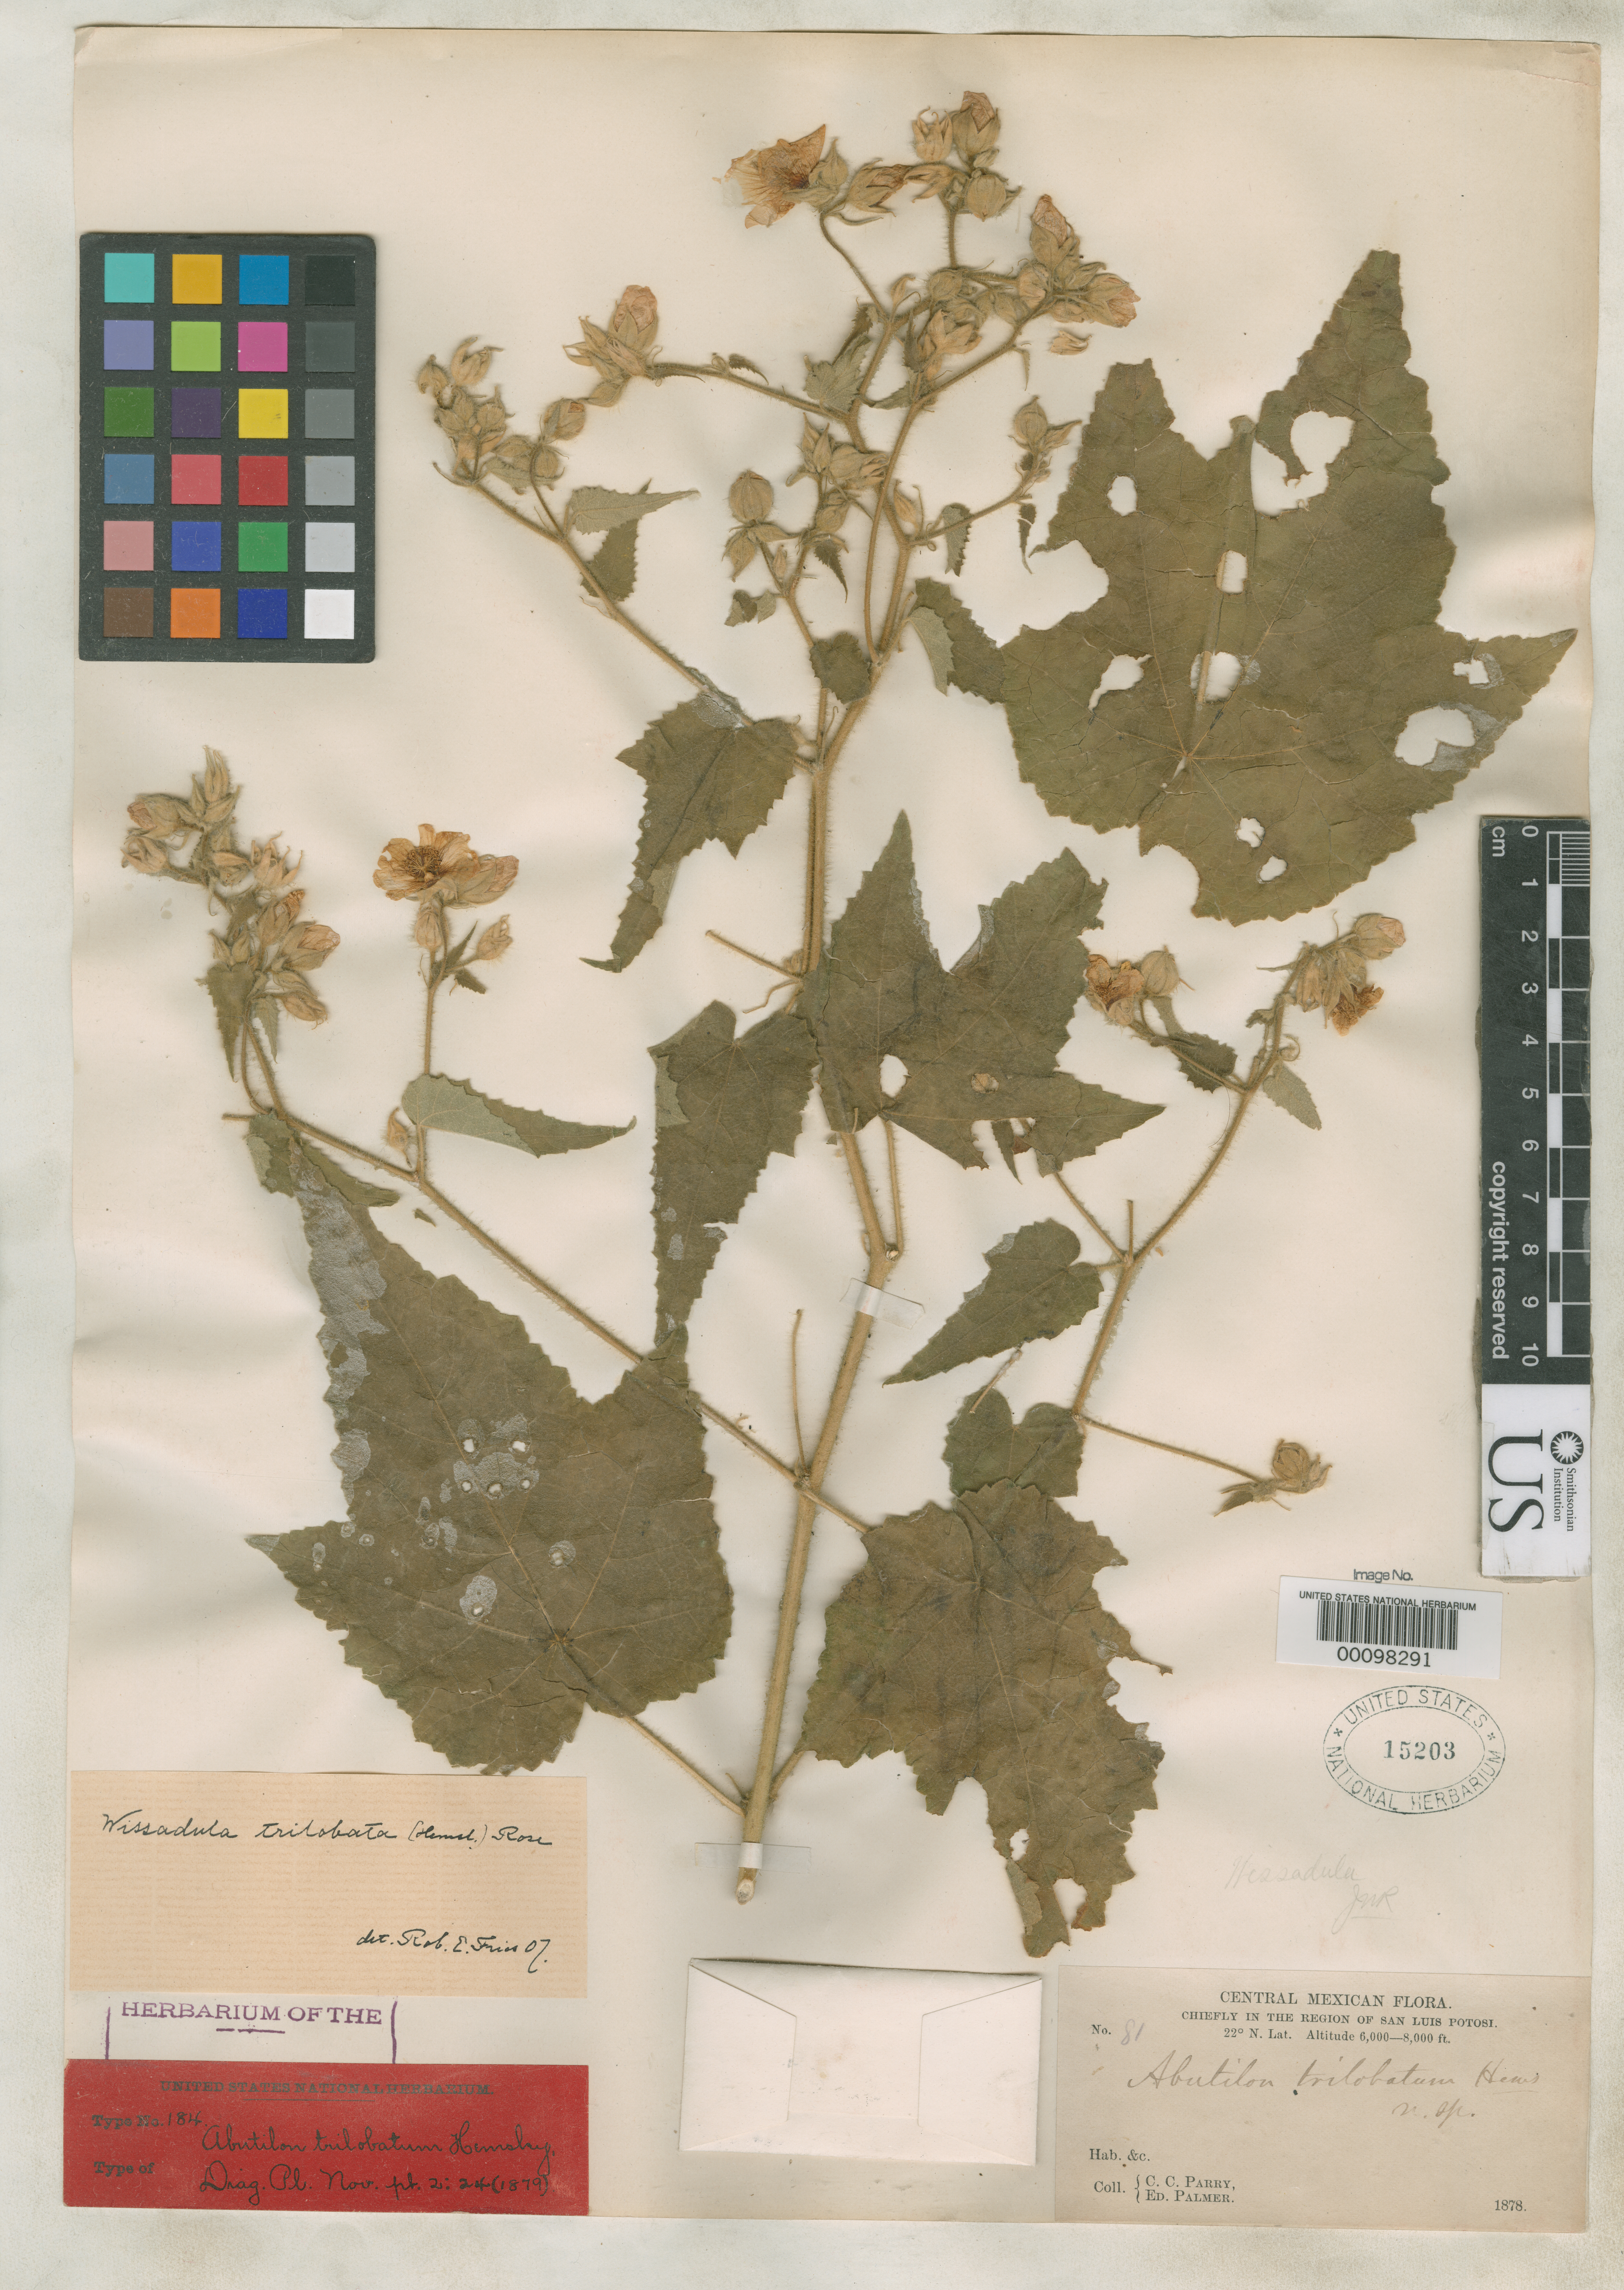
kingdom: Plantae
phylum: Tracheophyta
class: Magnoliopsida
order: Malvales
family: Malvaceae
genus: Abutilon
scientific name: Abutilon trilobatum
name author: Hemsl.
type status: Isotype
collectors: C. C. Parry & E. Palmer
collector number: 81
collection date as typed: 1878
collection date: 1878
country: Mexico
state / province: San Luis Potosi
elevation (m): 1829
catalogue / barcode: US 15203